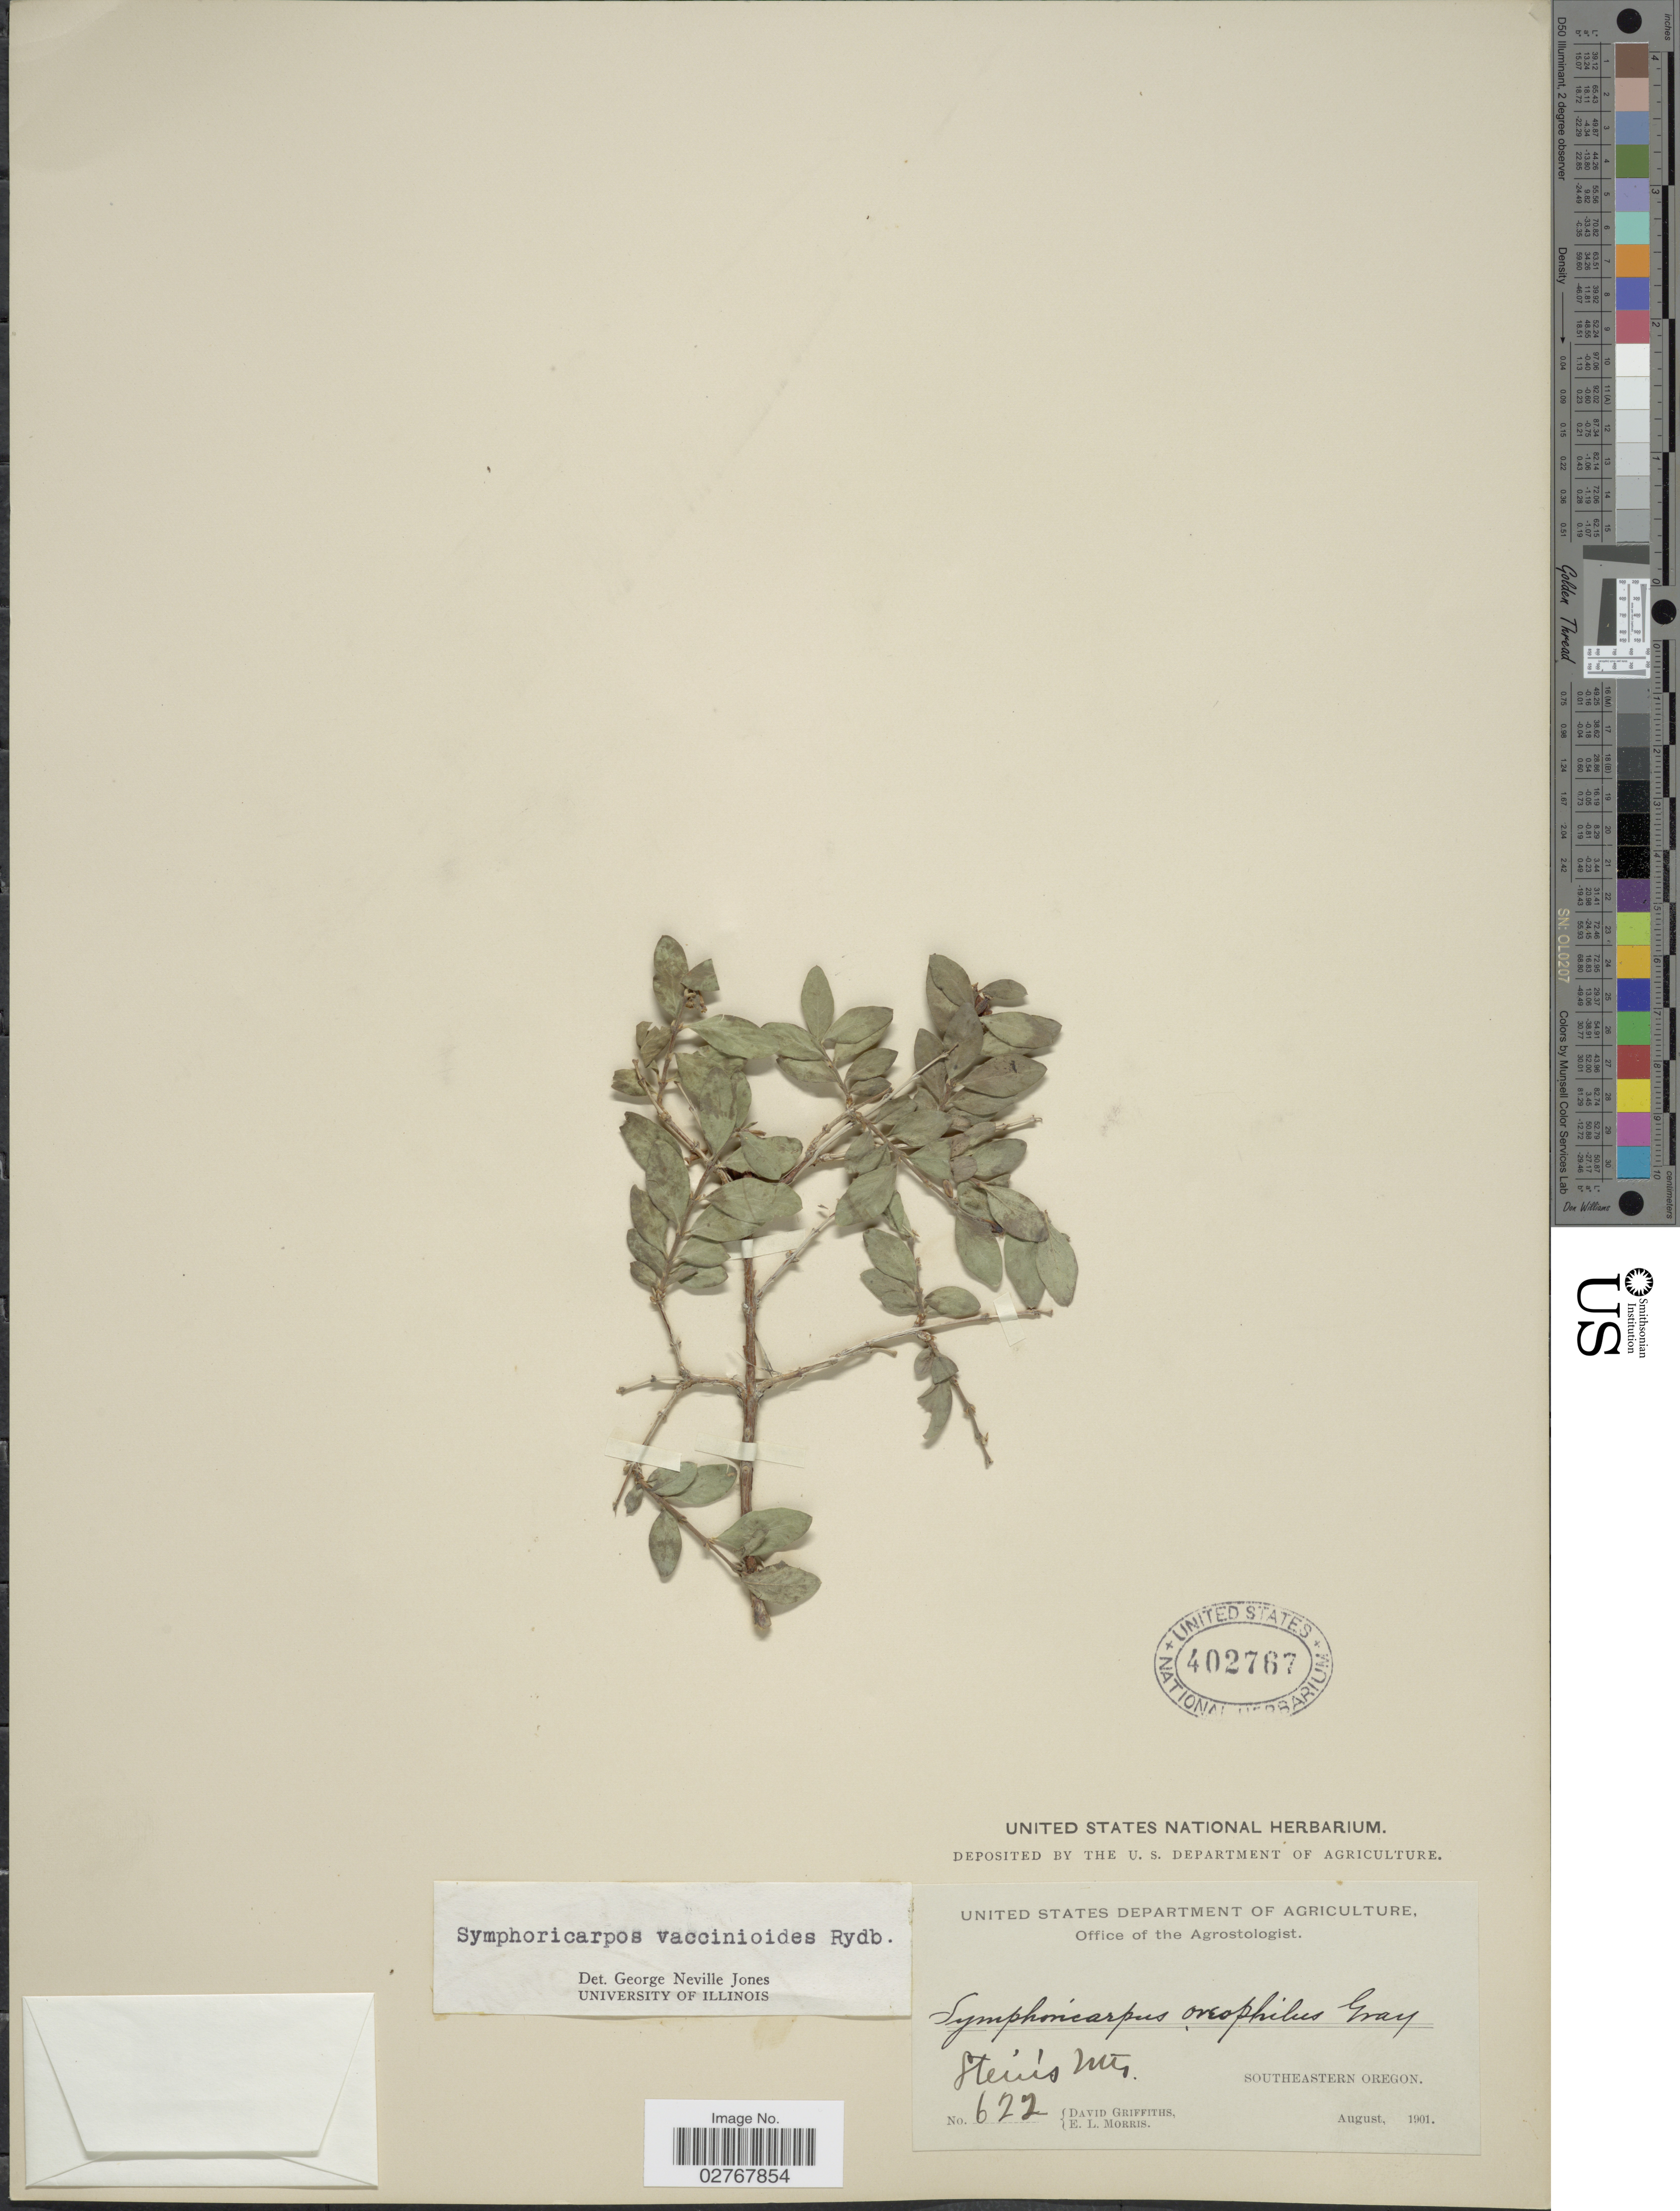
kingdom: Plantae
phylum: Tracheophyta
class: Magnoliopsida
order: Dipsacales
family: Caprifoliaceae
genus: Symphoricarpos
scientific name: Symphoricarpos vaccinioides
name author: Rydb.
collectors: D. Griffiths & E. Morris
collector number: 622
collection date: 1901-08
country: United States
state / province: Oregon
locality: Steins Mts. [Steens Mts.], Southeastern Oregon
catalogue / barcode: US 402767